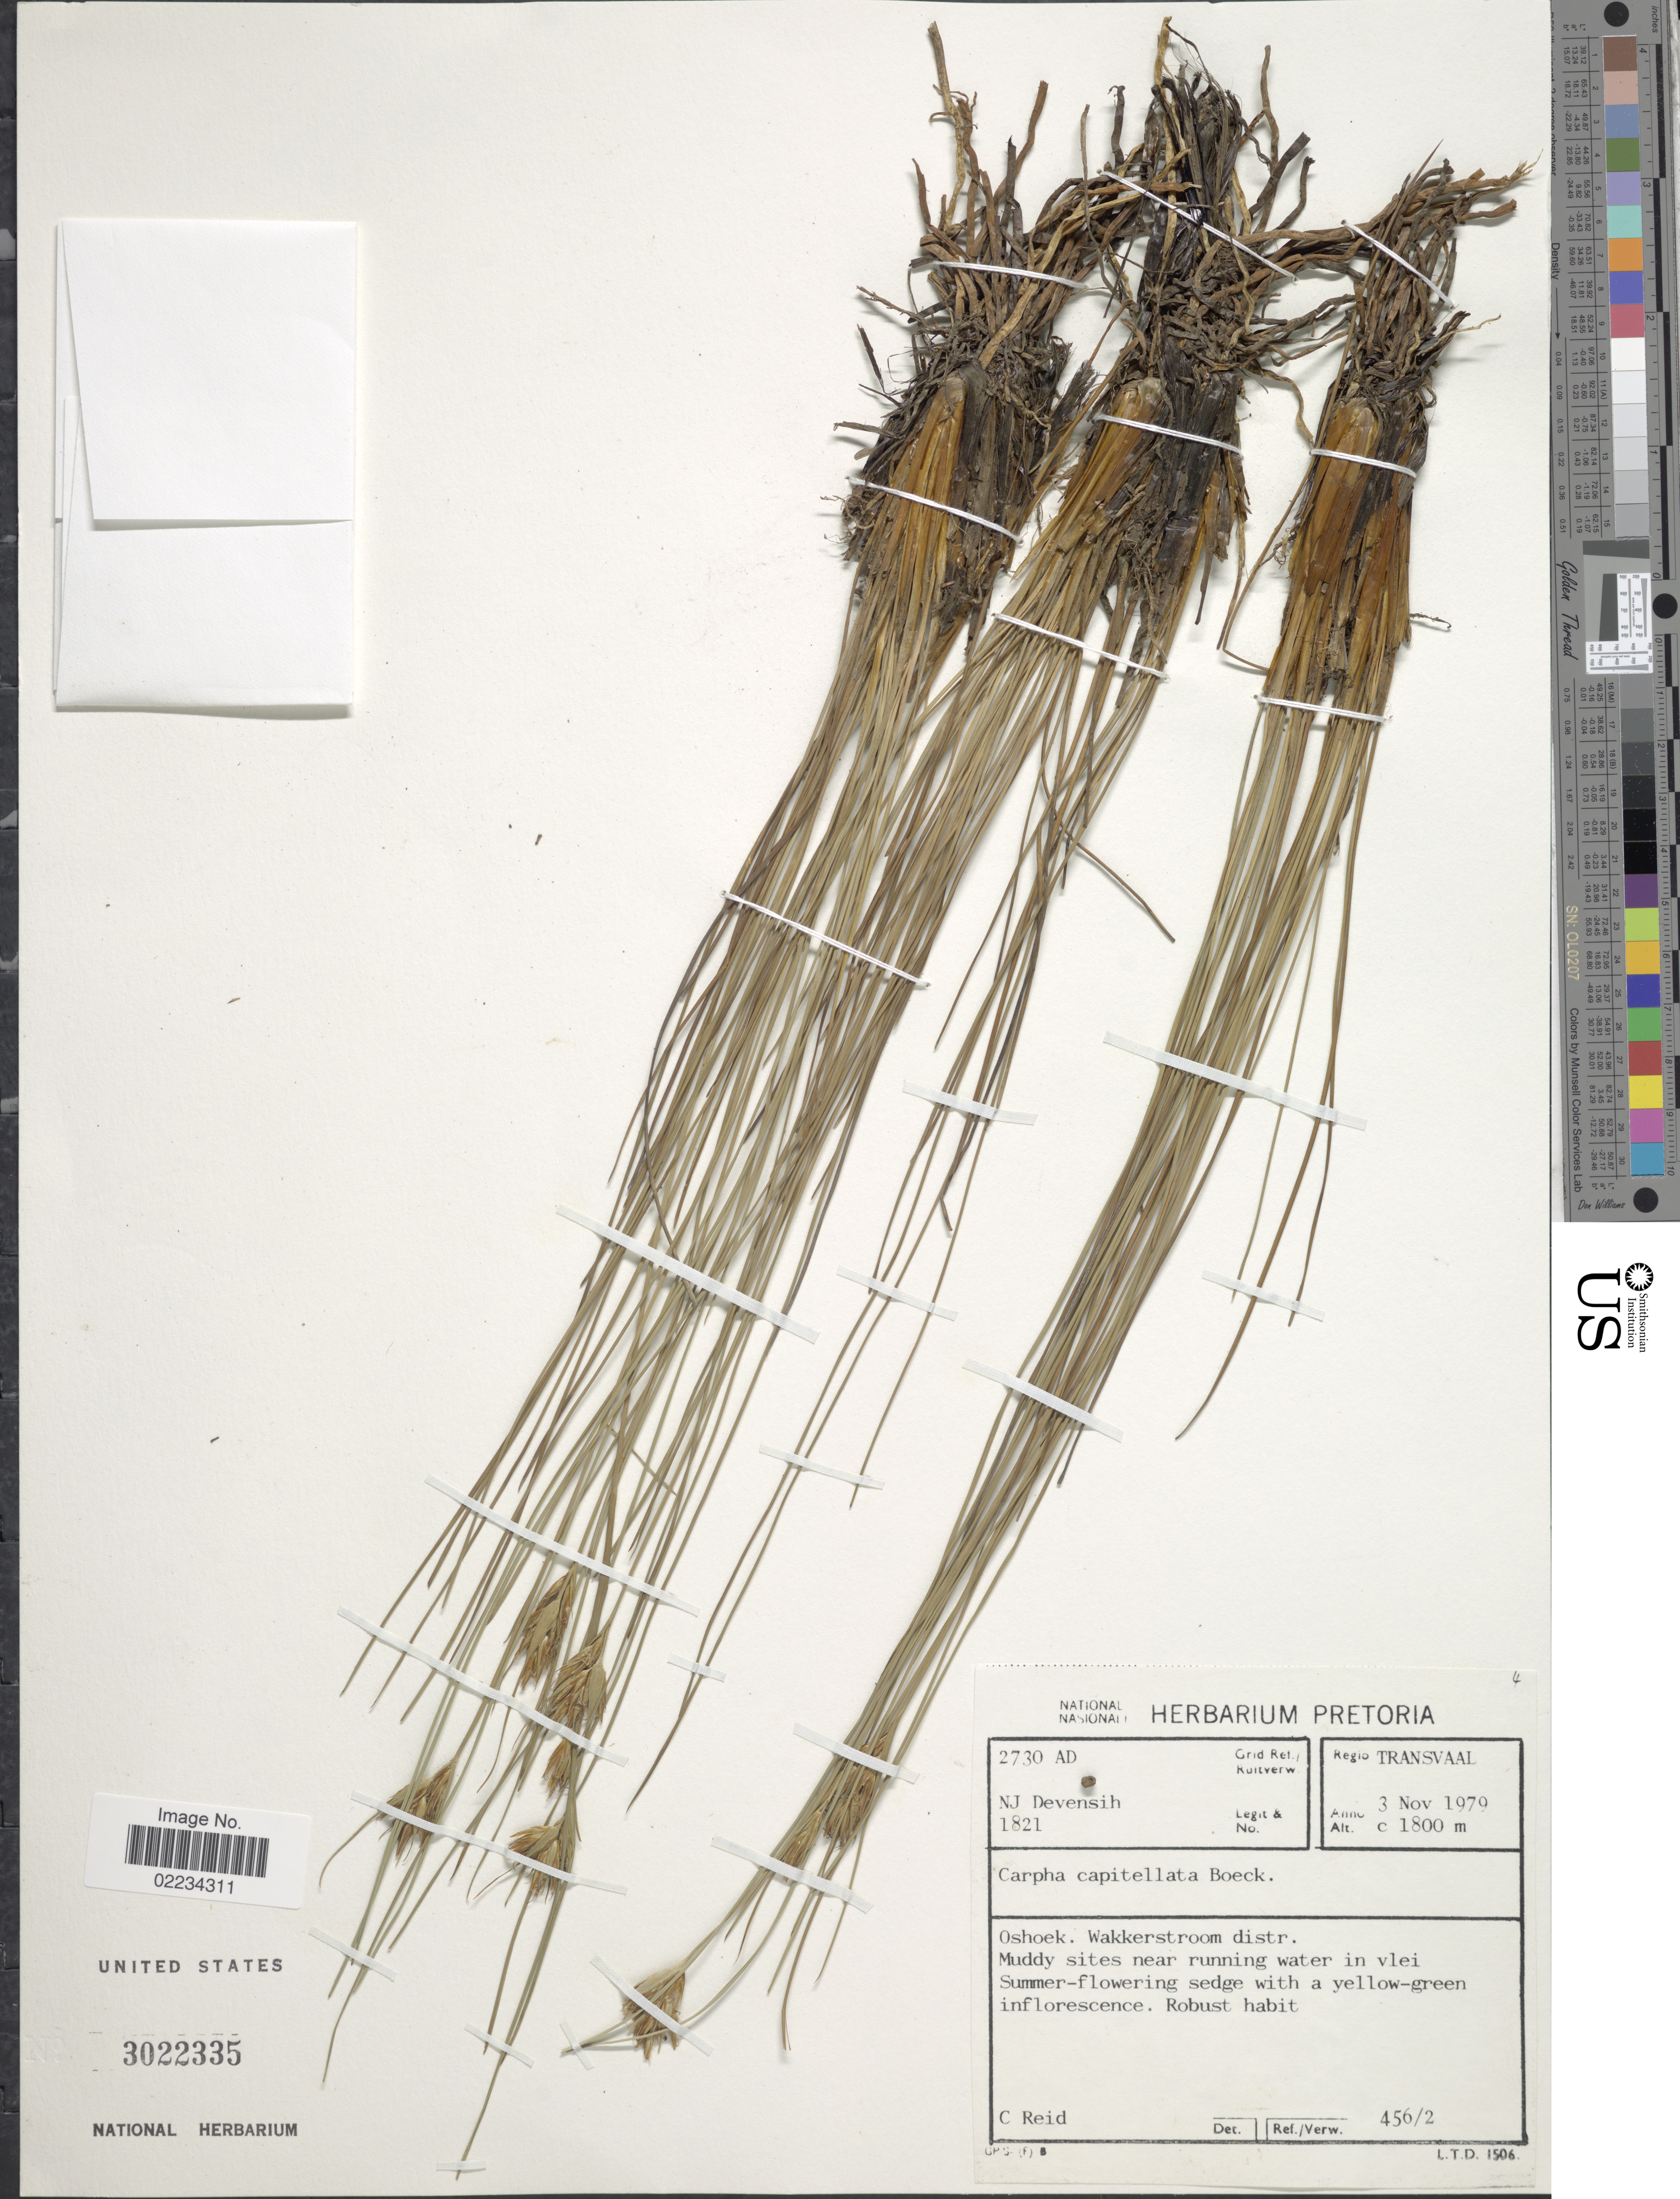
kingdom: Plantae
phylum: Tracheophyta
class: Liliopsida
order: Poales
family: Cyperaceae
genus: Carpha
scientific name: Carpha capitellata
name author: (Nees) Boeckeler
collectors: N. Devenish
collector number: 1821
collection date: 1979-11-03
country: South Africa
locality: Regio Transvaal, Oshoek. Wakkerstroom distr. Muddy sites near running water in vlei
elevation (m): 1800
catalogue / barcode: US 3022335